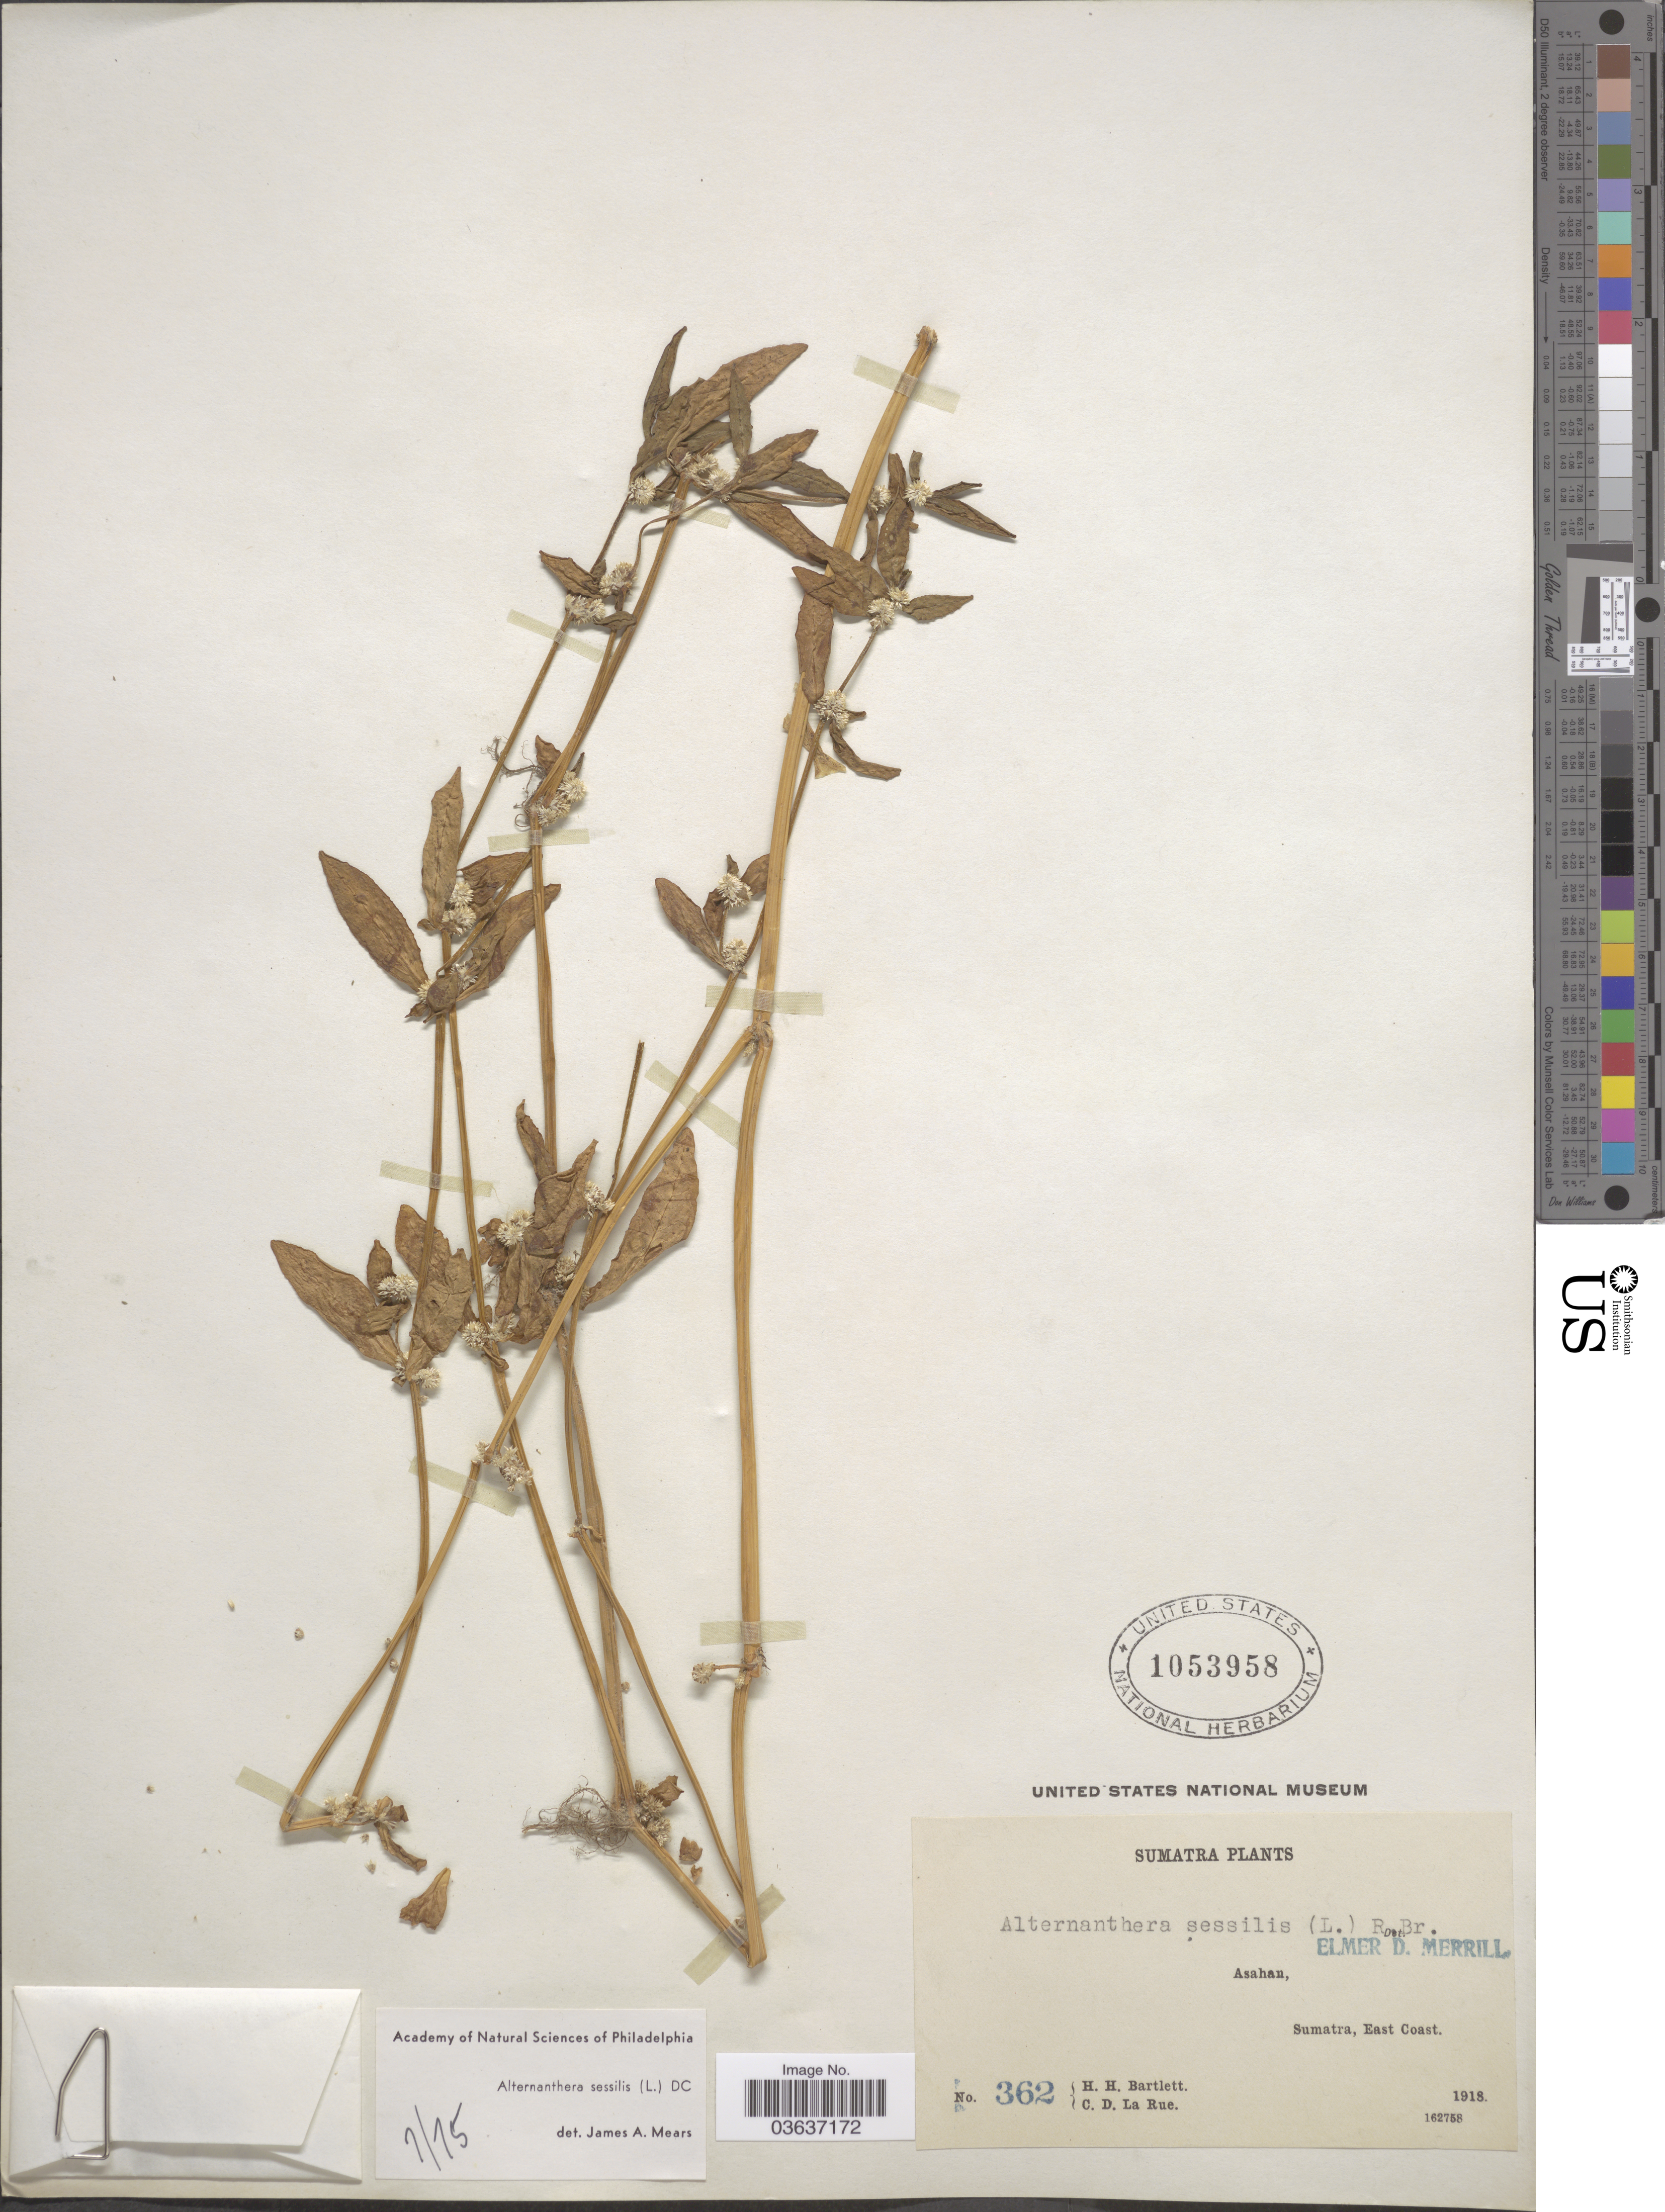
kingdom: Plantae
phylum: Tracheophyta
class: Magnoliopsida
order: Caryophyllales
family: Amaranthaceae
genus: Alternanthera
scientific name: Alternanthera sessilis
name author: (L.) DC.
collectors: H. H. Bartlett & C. La Rue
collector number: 362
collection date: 1918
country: Indonesia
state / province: Sumatra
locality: Asahan, East Coast.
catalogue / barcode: US 1053958